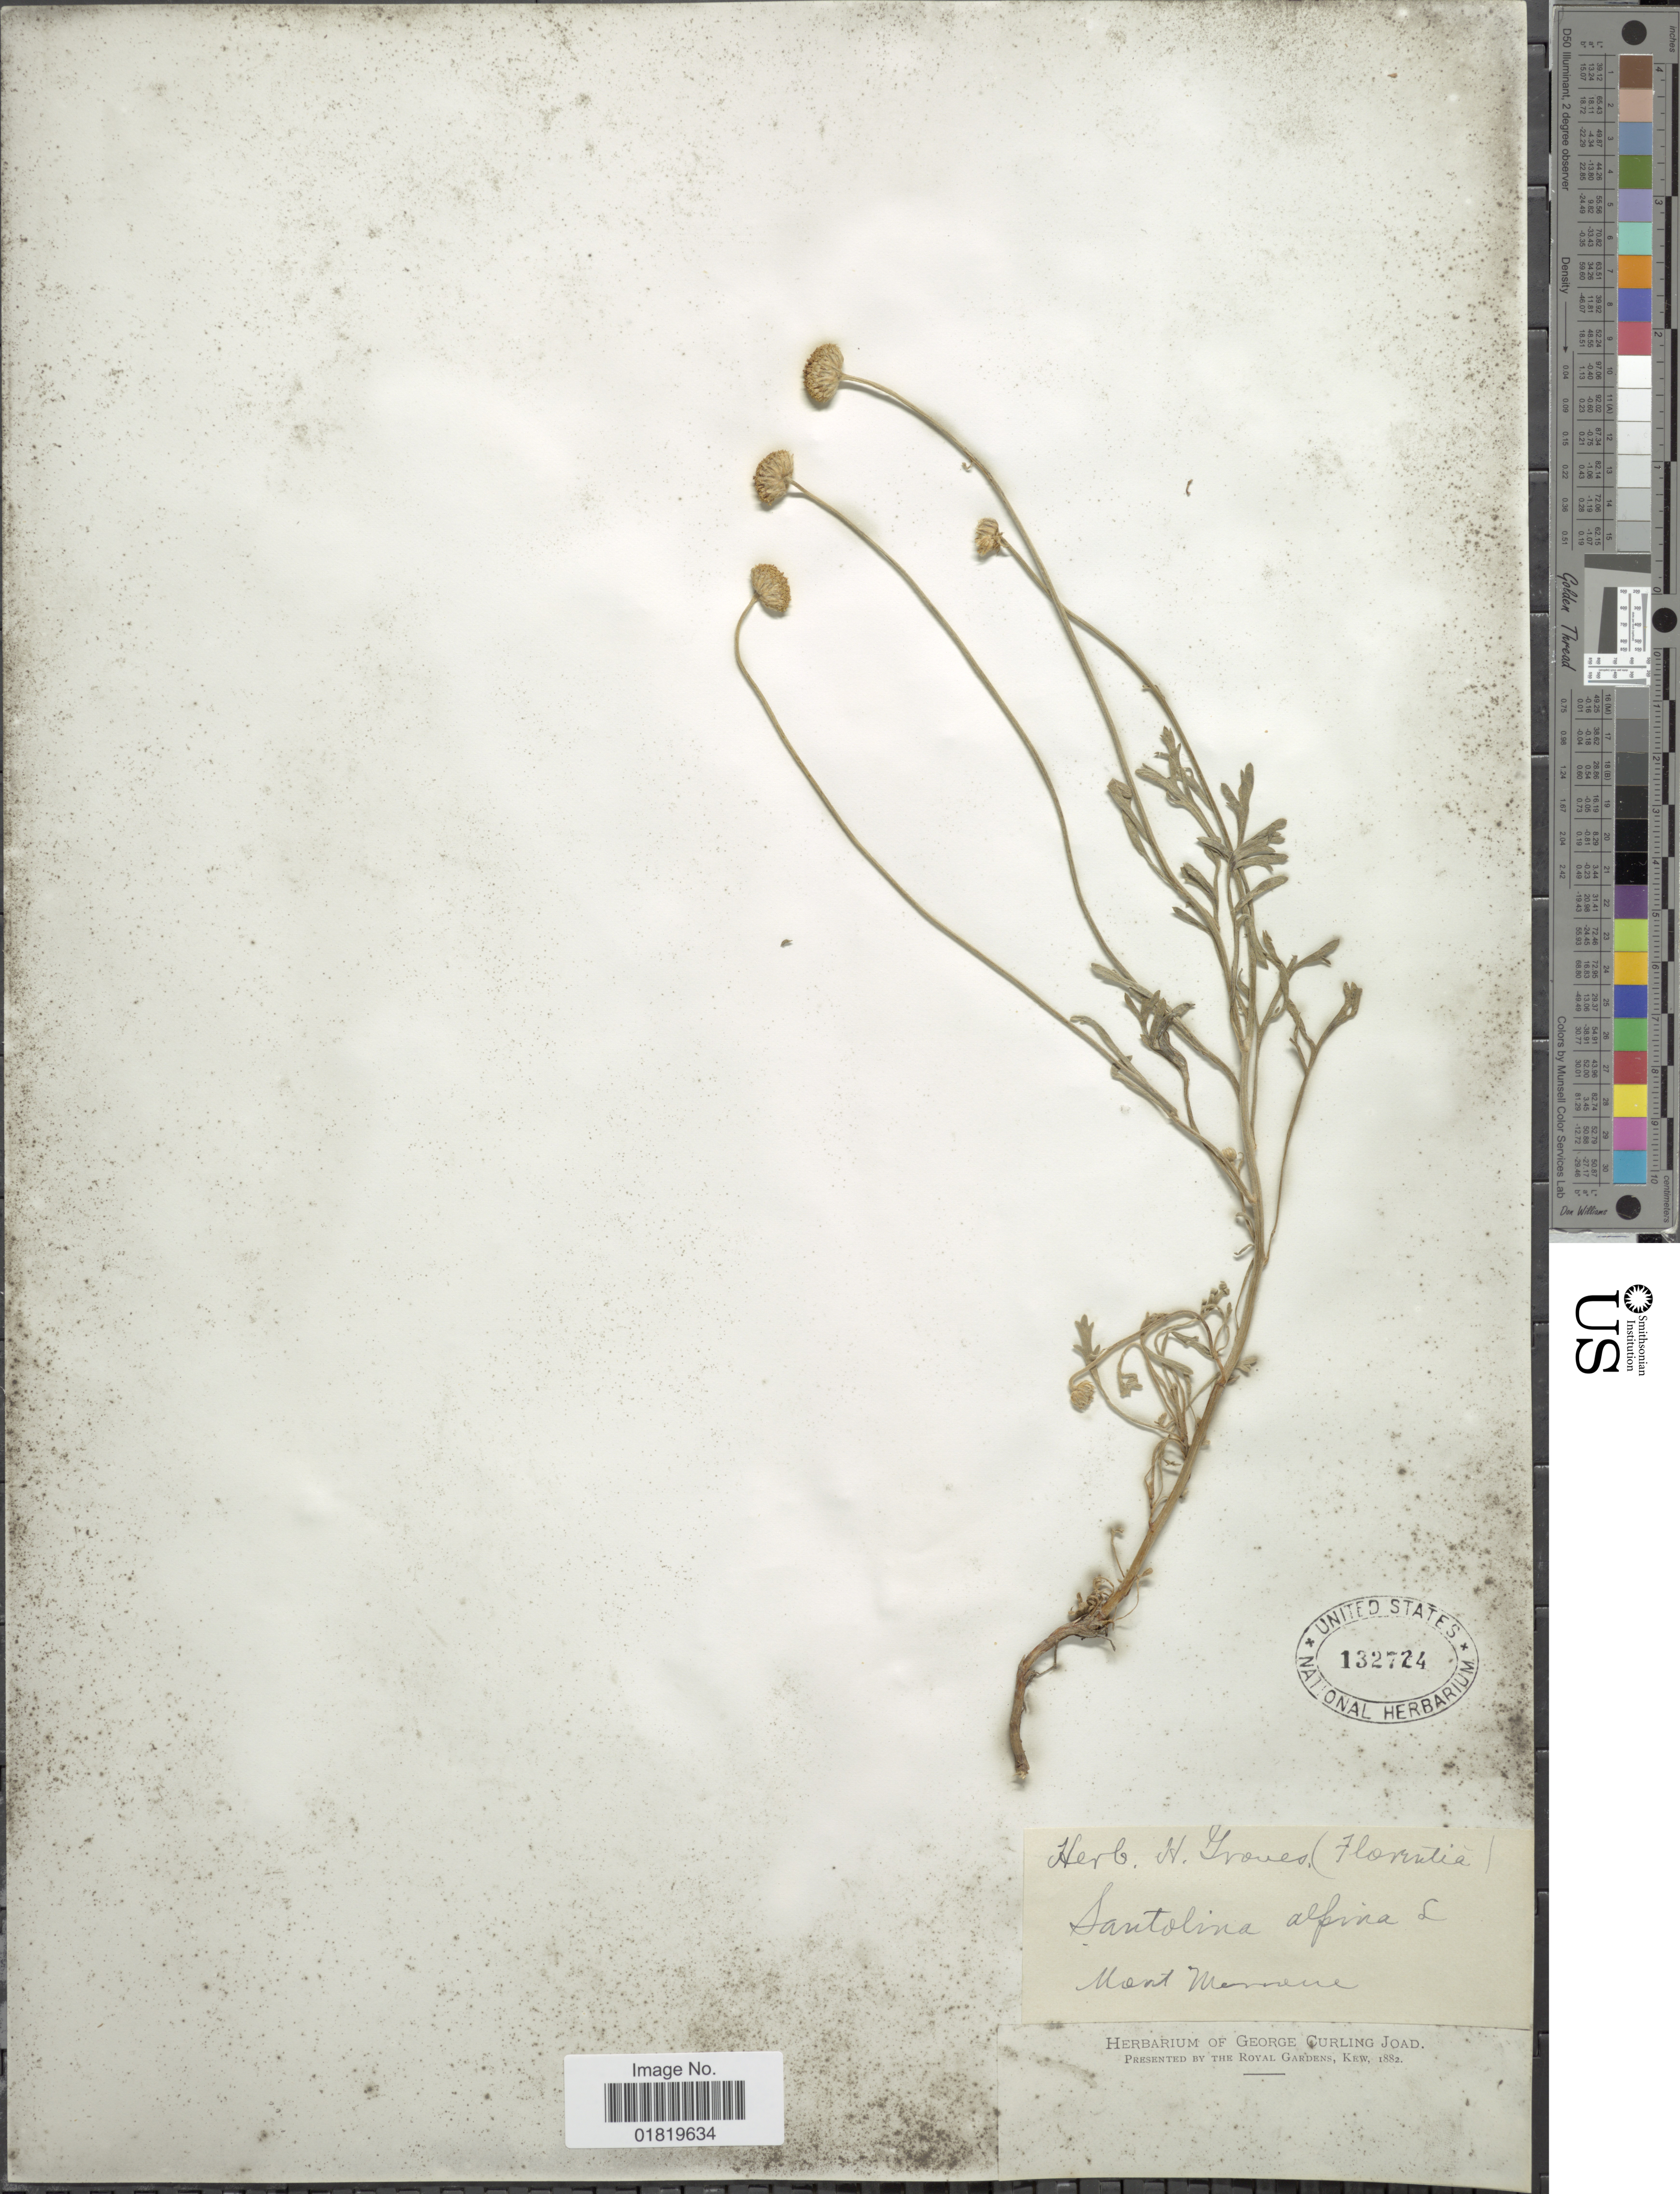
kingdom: Plantae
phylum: Tracheophyta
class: Magnoliopsida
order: Asterales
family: Asteraceae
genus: Santolina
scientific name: Santolina alpina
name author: L.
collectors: ex herb. H. Groves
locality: Florentia, Mont Momene [interpreted]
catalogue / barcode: US 132724